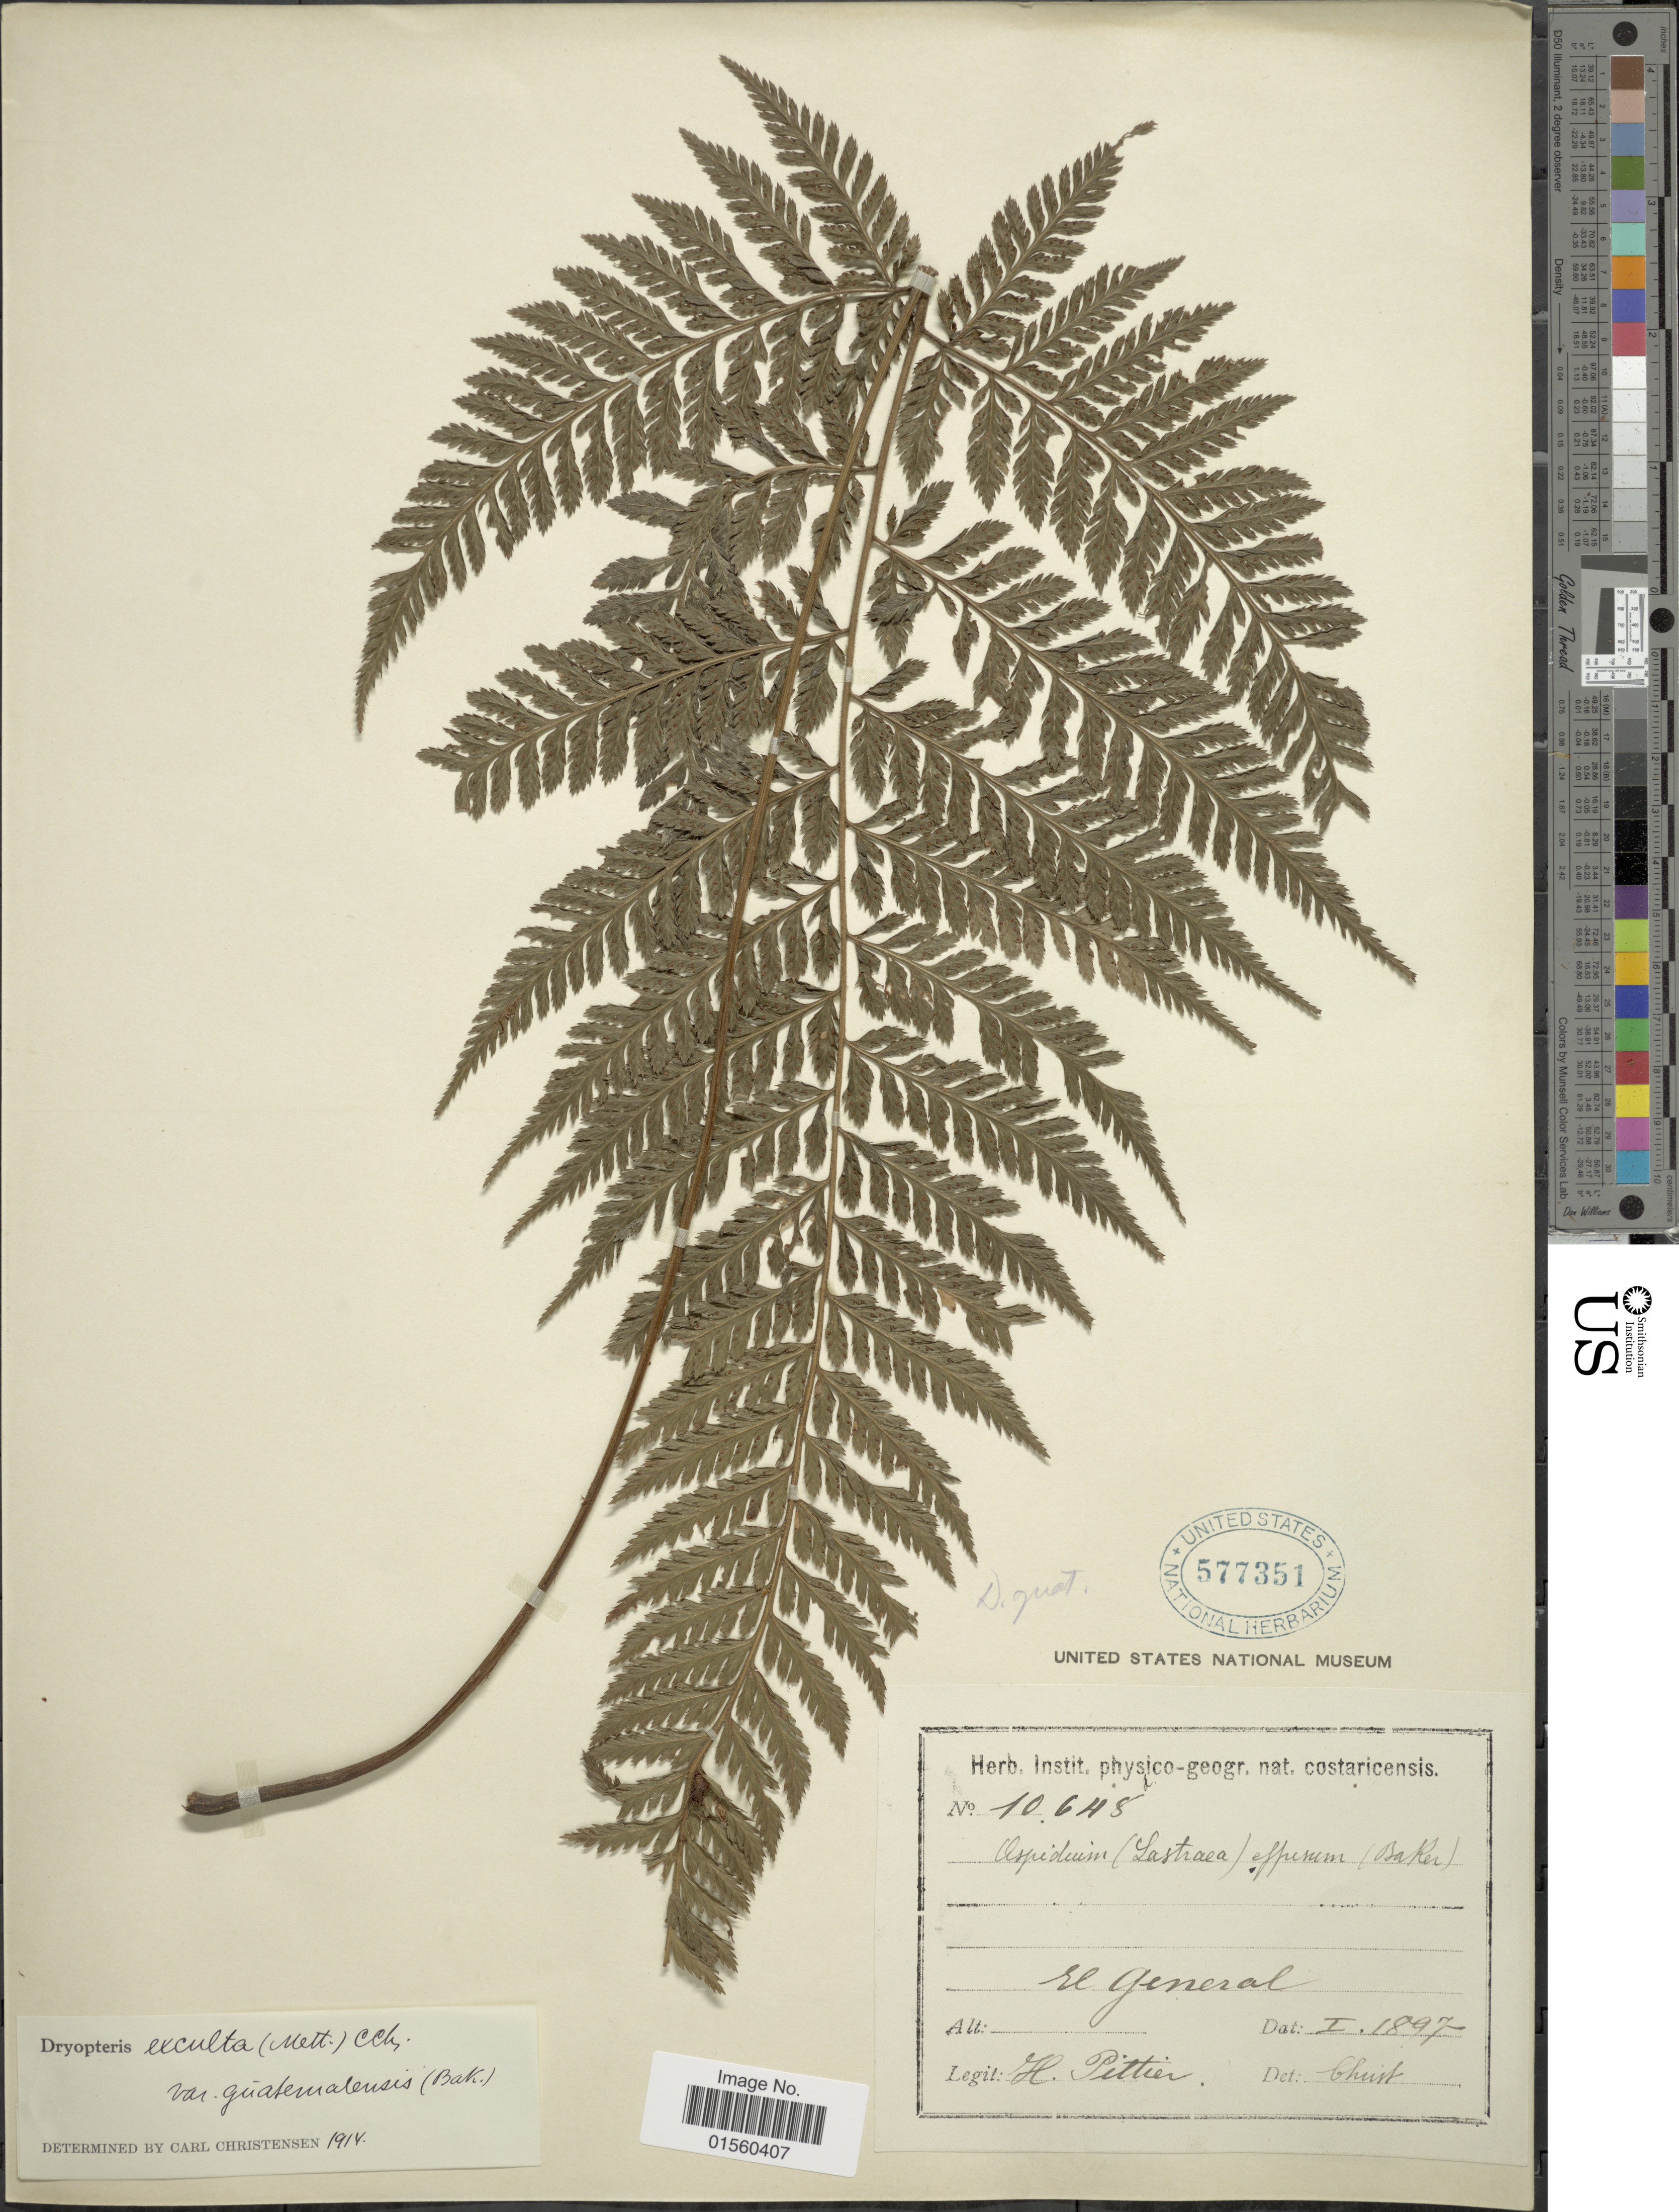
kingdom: Plantae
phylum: Tracheophyta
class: Polypodiopsida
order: Polypodiales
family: Dryopteridaceae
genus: Parapolystichum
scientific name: Parapolystichum excultum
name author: (Mett.) Labiak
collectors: H. F. Pittier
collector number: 10648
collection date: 1897-01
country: Costa Rica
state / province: San José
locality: El General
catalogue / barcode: US 577351